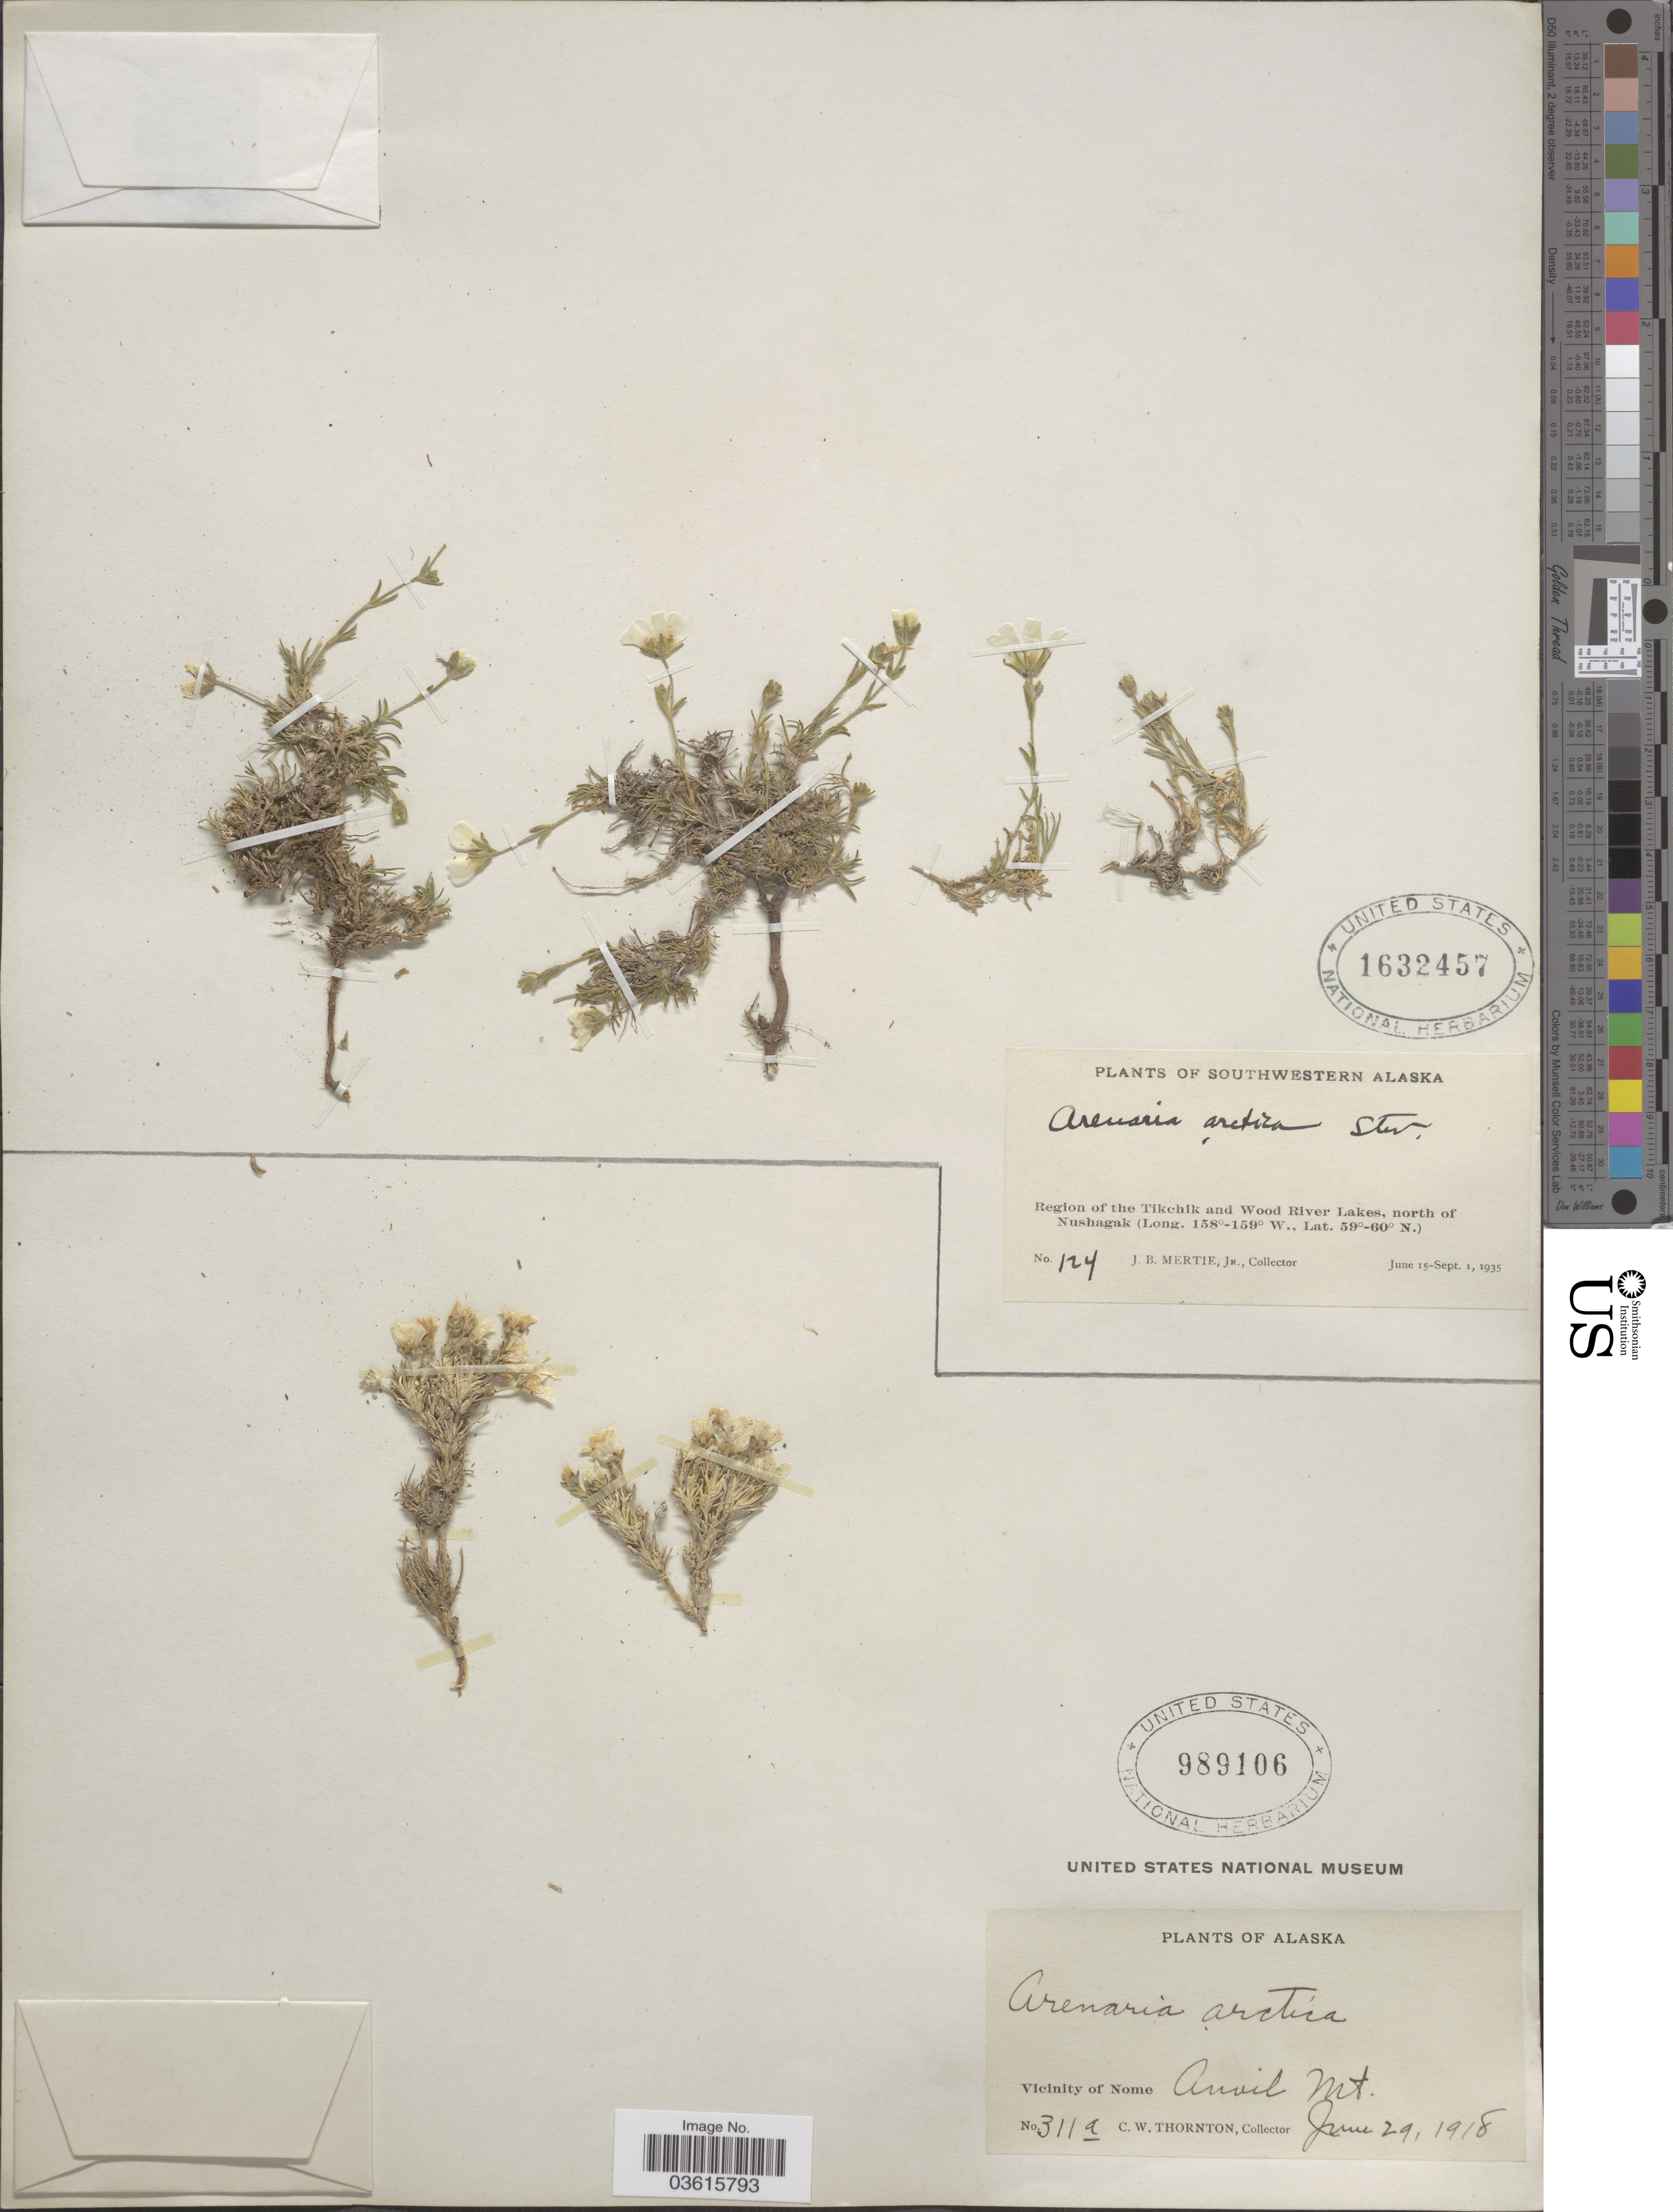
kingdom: Plantae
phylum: Tracheophyta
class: Magnoliopsida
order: Caryophyllales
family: Caryophyllaceae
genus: Cherleria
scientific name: Cherleria arctica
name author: (Steven ex Ser.) A.J. Moore & Dillenb.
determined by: Strong, M. T., (US), Smithsonian Institution - National Museum of Natural History (UNITED STATES)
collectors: J. Mertie Jr.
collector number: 124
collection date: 1935-06-15/1935-09-01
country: United States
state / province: Alaska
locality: Southwestern Alaska. Region of the Tikchik and Wood River Lakes, north of Nushagak.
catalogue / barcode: US 1632457